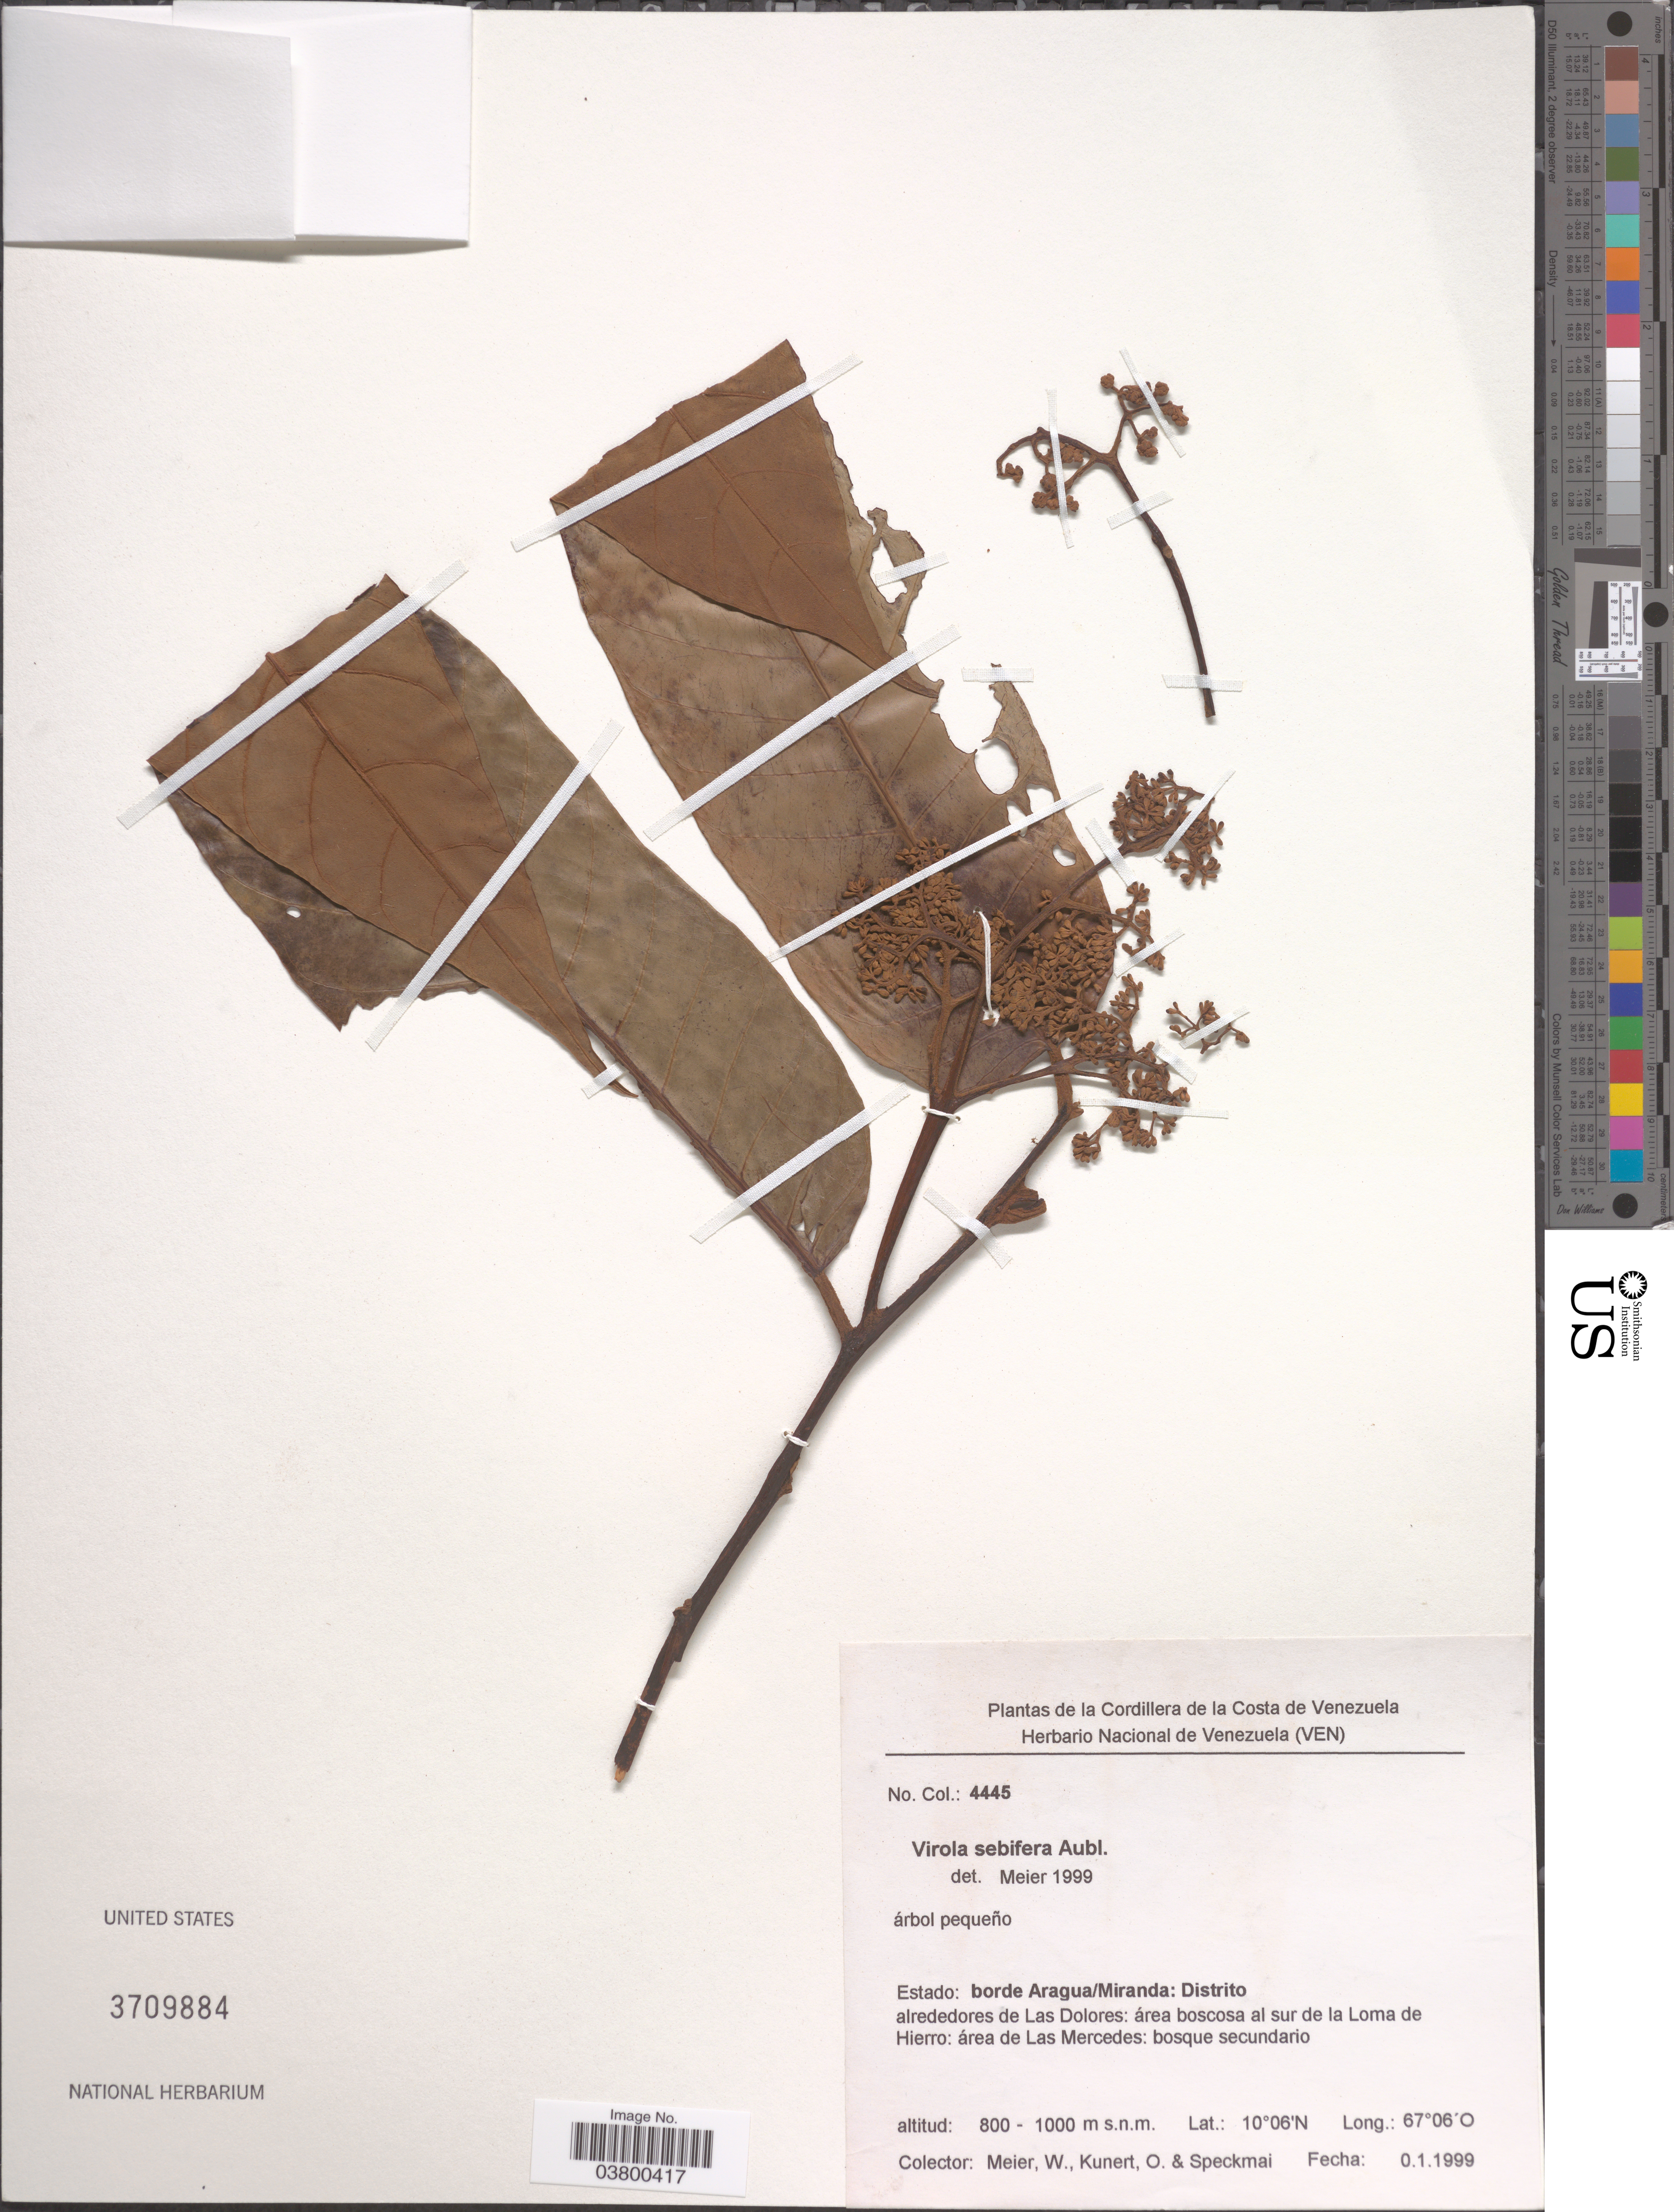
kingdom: Plantae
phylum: Tracheophyta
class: Magnoliopsida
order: Magnoliales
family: Myristicaceae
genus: Virola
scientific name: Virola sebifera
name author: Aubl.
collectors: W. Meier, O. Kunert & Speckmai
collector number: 4445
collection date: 1999-01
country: Venezuela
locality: Estado: borde Aragua/Miranda: Distrito alrededores de Las Dolores: área boscosa al sur de la Loma de Hierro: área de Las Mercedes.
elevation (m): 800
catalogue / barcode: US 3709884